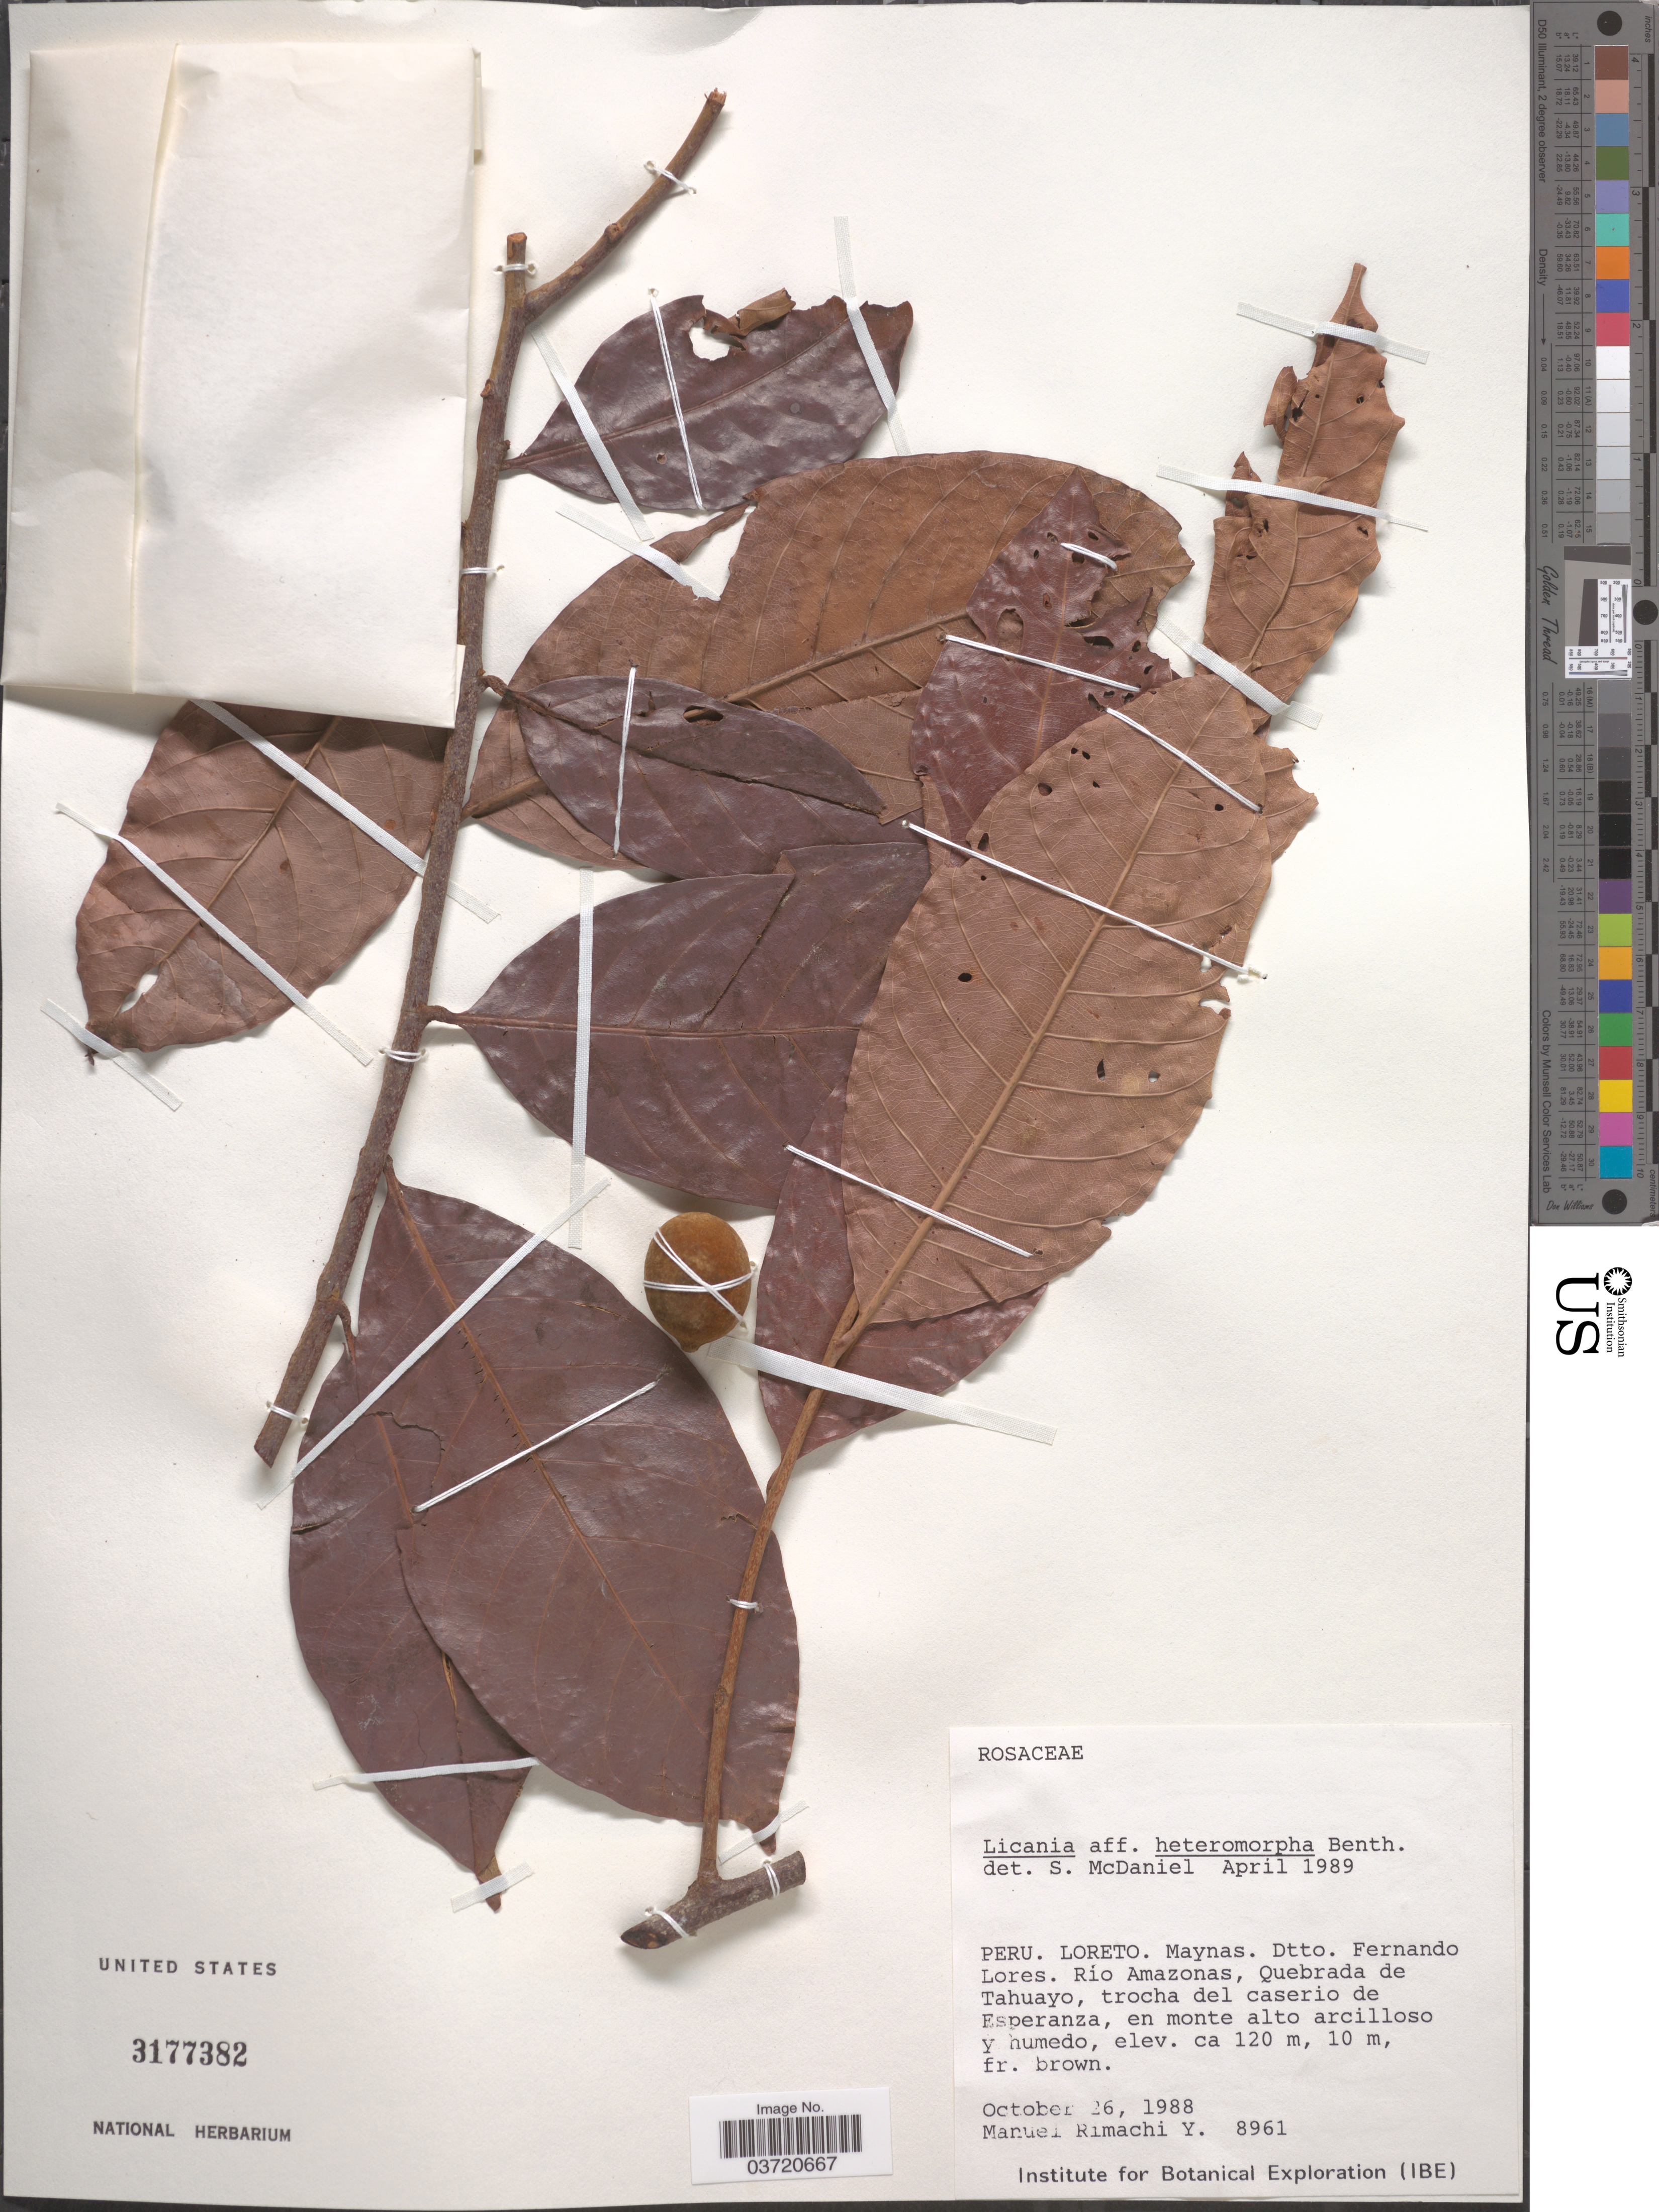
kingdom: Plantae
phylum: Tracheophyta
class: Magnoliopsida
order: Malpighiales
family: Chrysobalanaceae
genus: Hymenopus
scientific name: Hymenopus heteromorphus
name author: (Benth.) Sothers & Prance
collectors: M. Rimachi Y.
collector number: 8961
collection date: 1988-10-26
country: Peru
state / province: Loreto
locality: Maynas. Dtto. Fernando Lores. Rio Amazonas, Quebrada de Tahuayo, trocha del caserio de Esperanza.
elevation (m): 120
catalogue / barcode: US 3177382